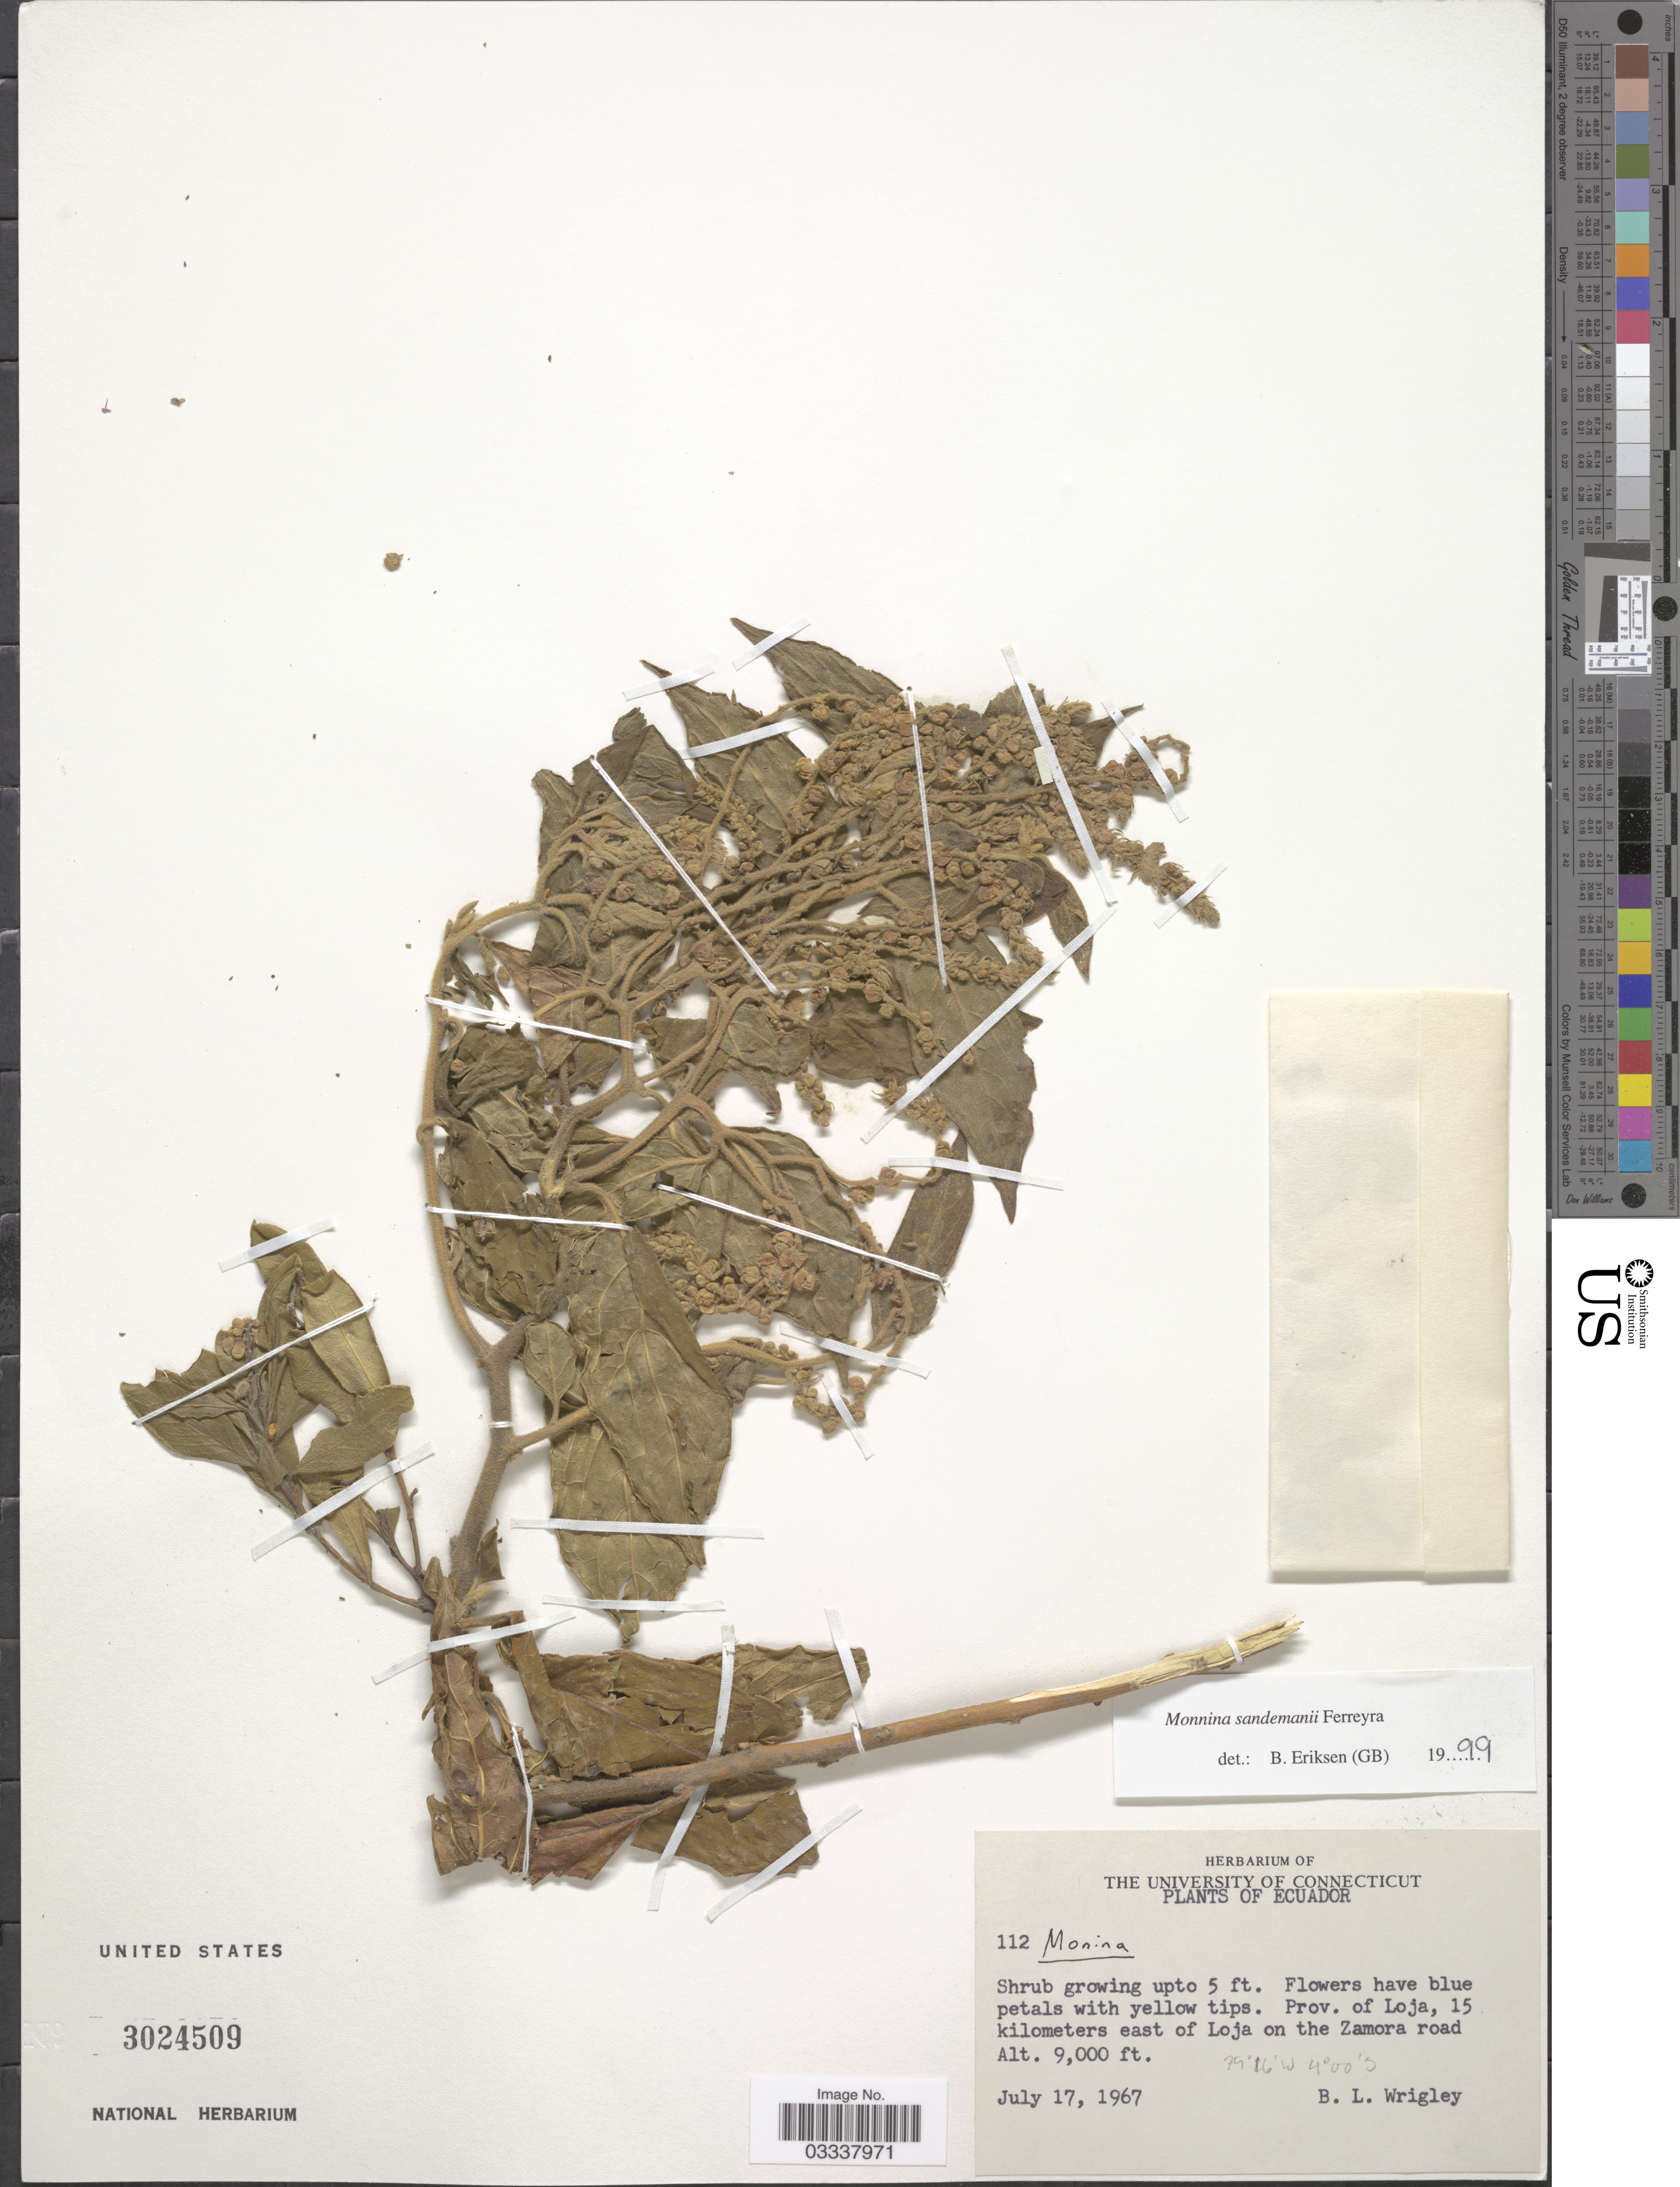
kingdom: Plantae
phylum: Tracheophyta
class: Magnoliopsida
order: Fabales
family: Polygalaceae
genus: Monnina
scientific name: Monnina sandemanii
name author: Ferreyra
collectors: B. L. Wrigley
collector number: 112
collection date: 1967-07-17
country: Ecuador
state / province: Loja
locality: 15 kilometers east of Loja on the Zamora road.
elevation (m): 2743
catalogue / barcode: US 3024509